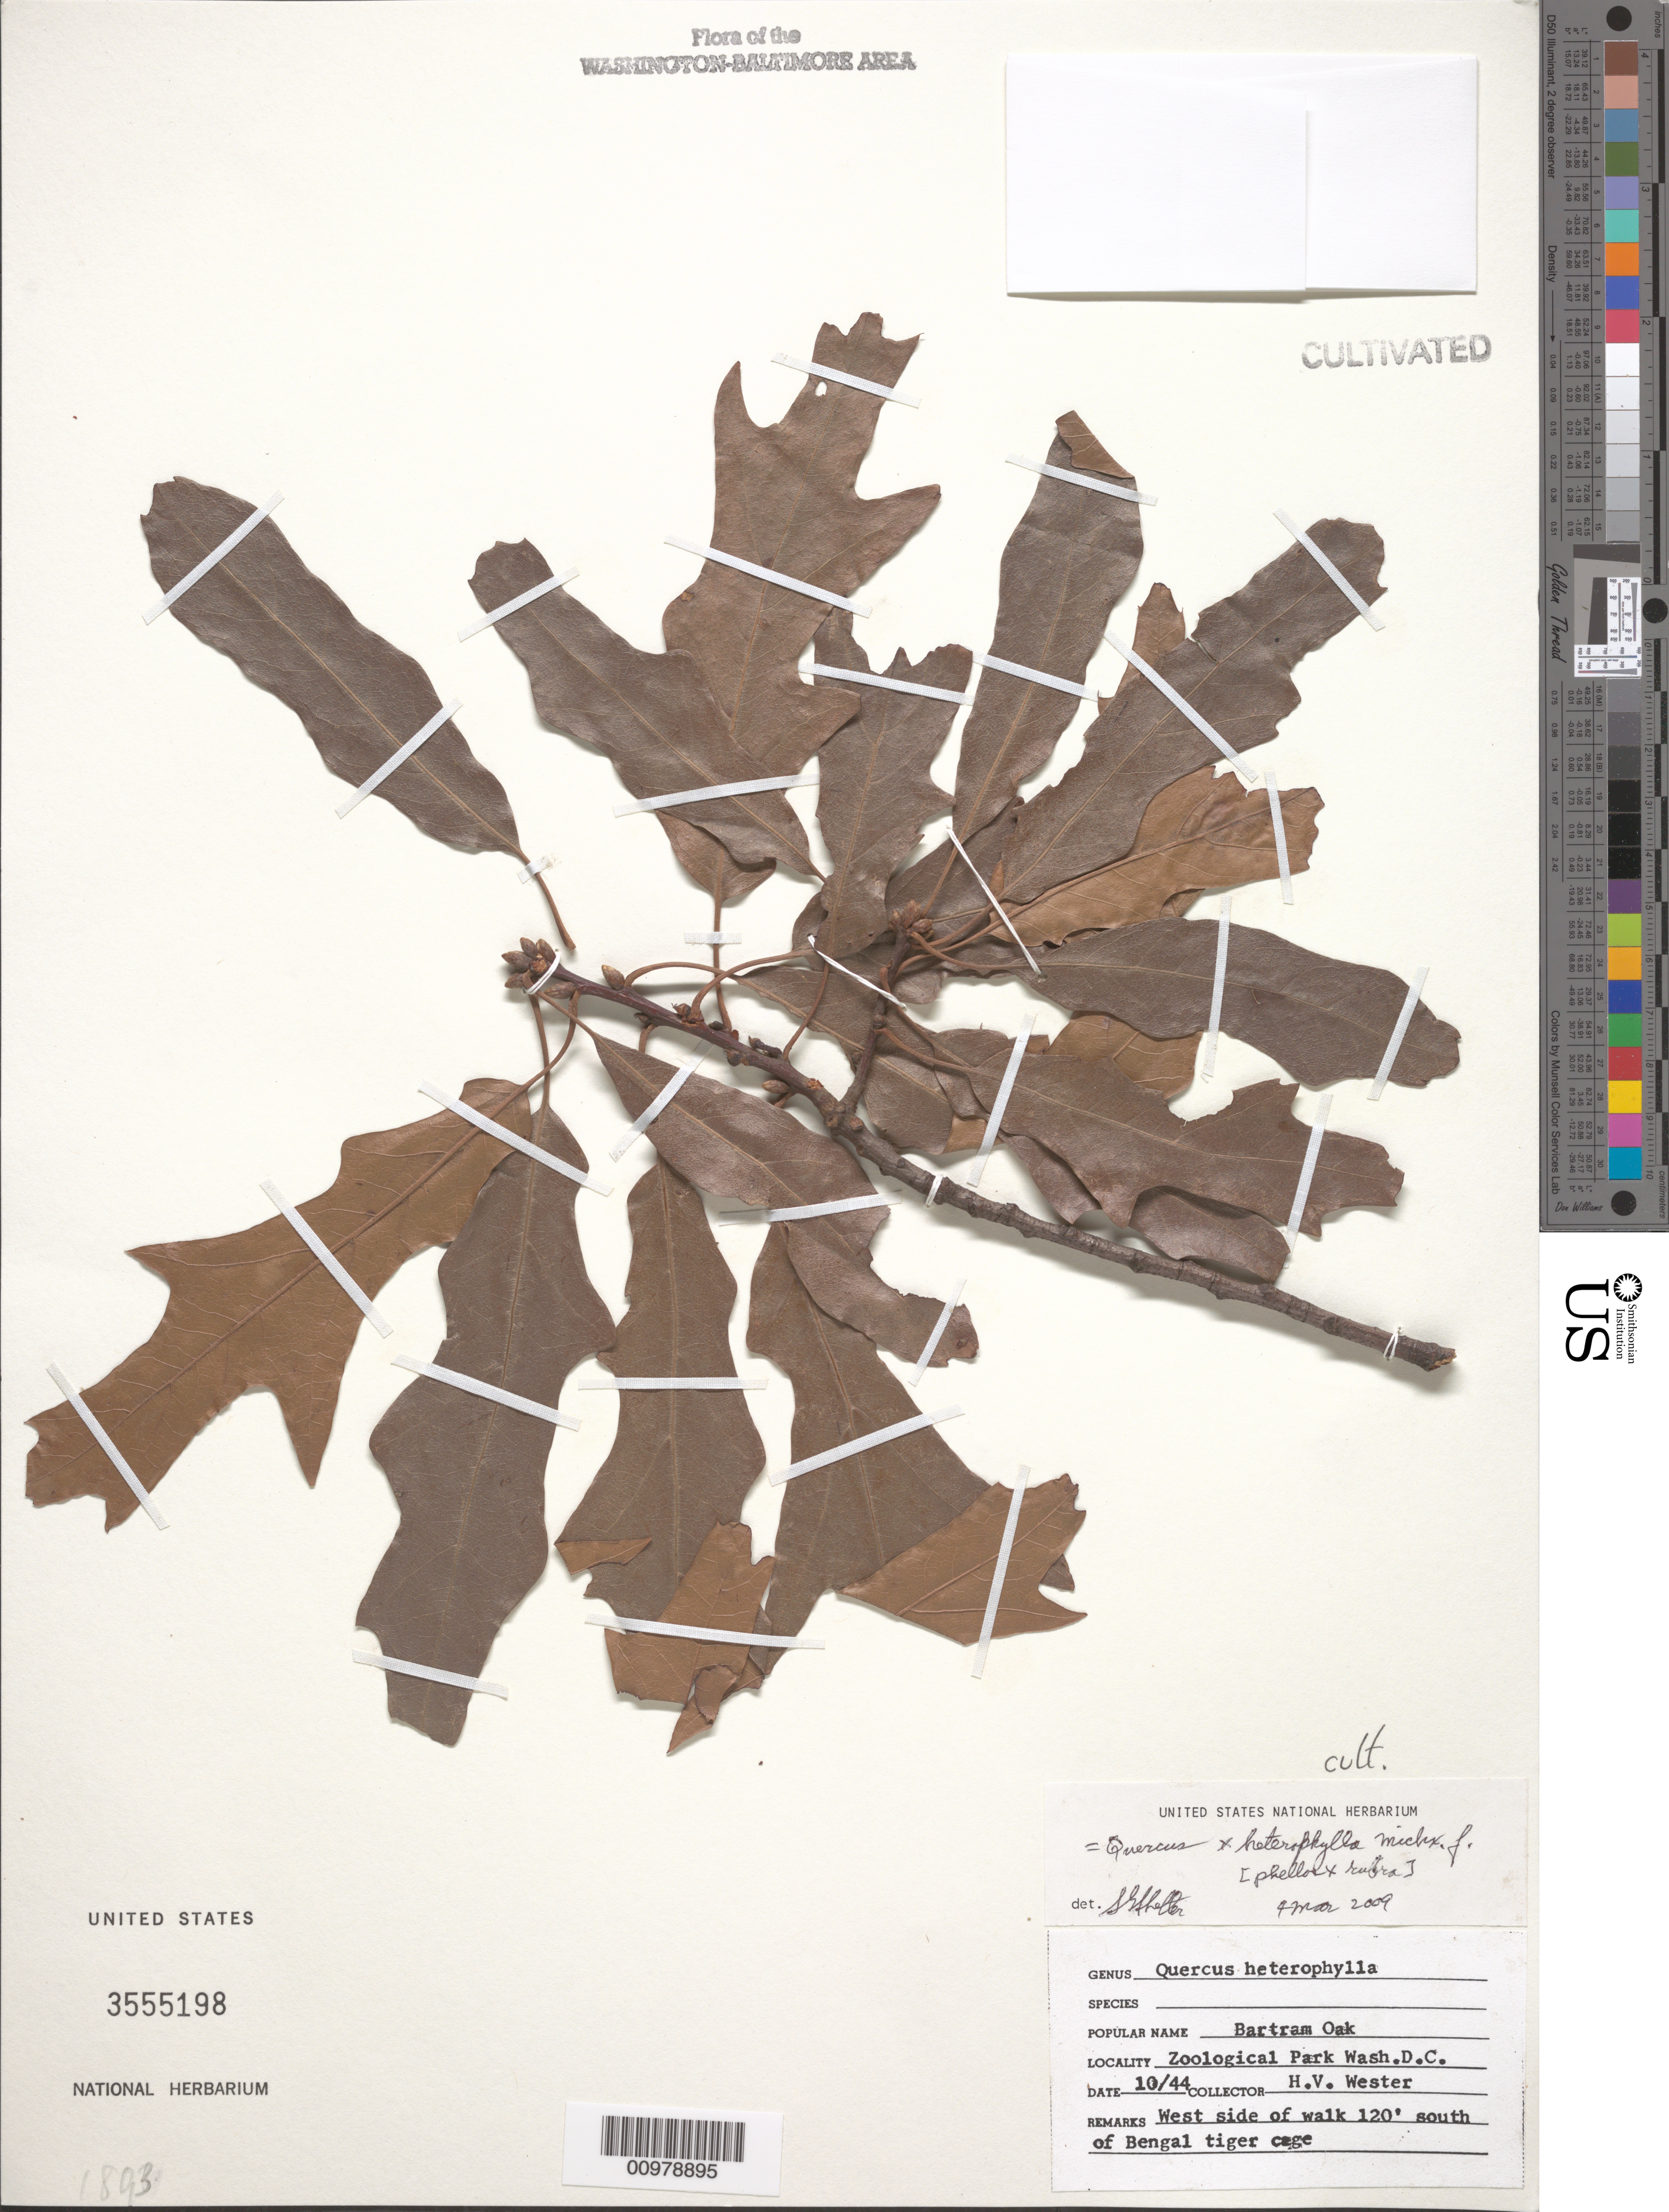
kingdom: Plantae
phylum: Tracheophyta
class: Magnoliopsida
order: Fagales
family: Fagaceae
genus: Quercus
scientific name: Quercus x heterophylla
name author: Michx.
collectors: H. Wester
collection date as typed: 10/44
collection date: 1944-10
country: United States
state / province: District of Columbia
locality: Zoological Park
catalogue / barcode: US 3555198